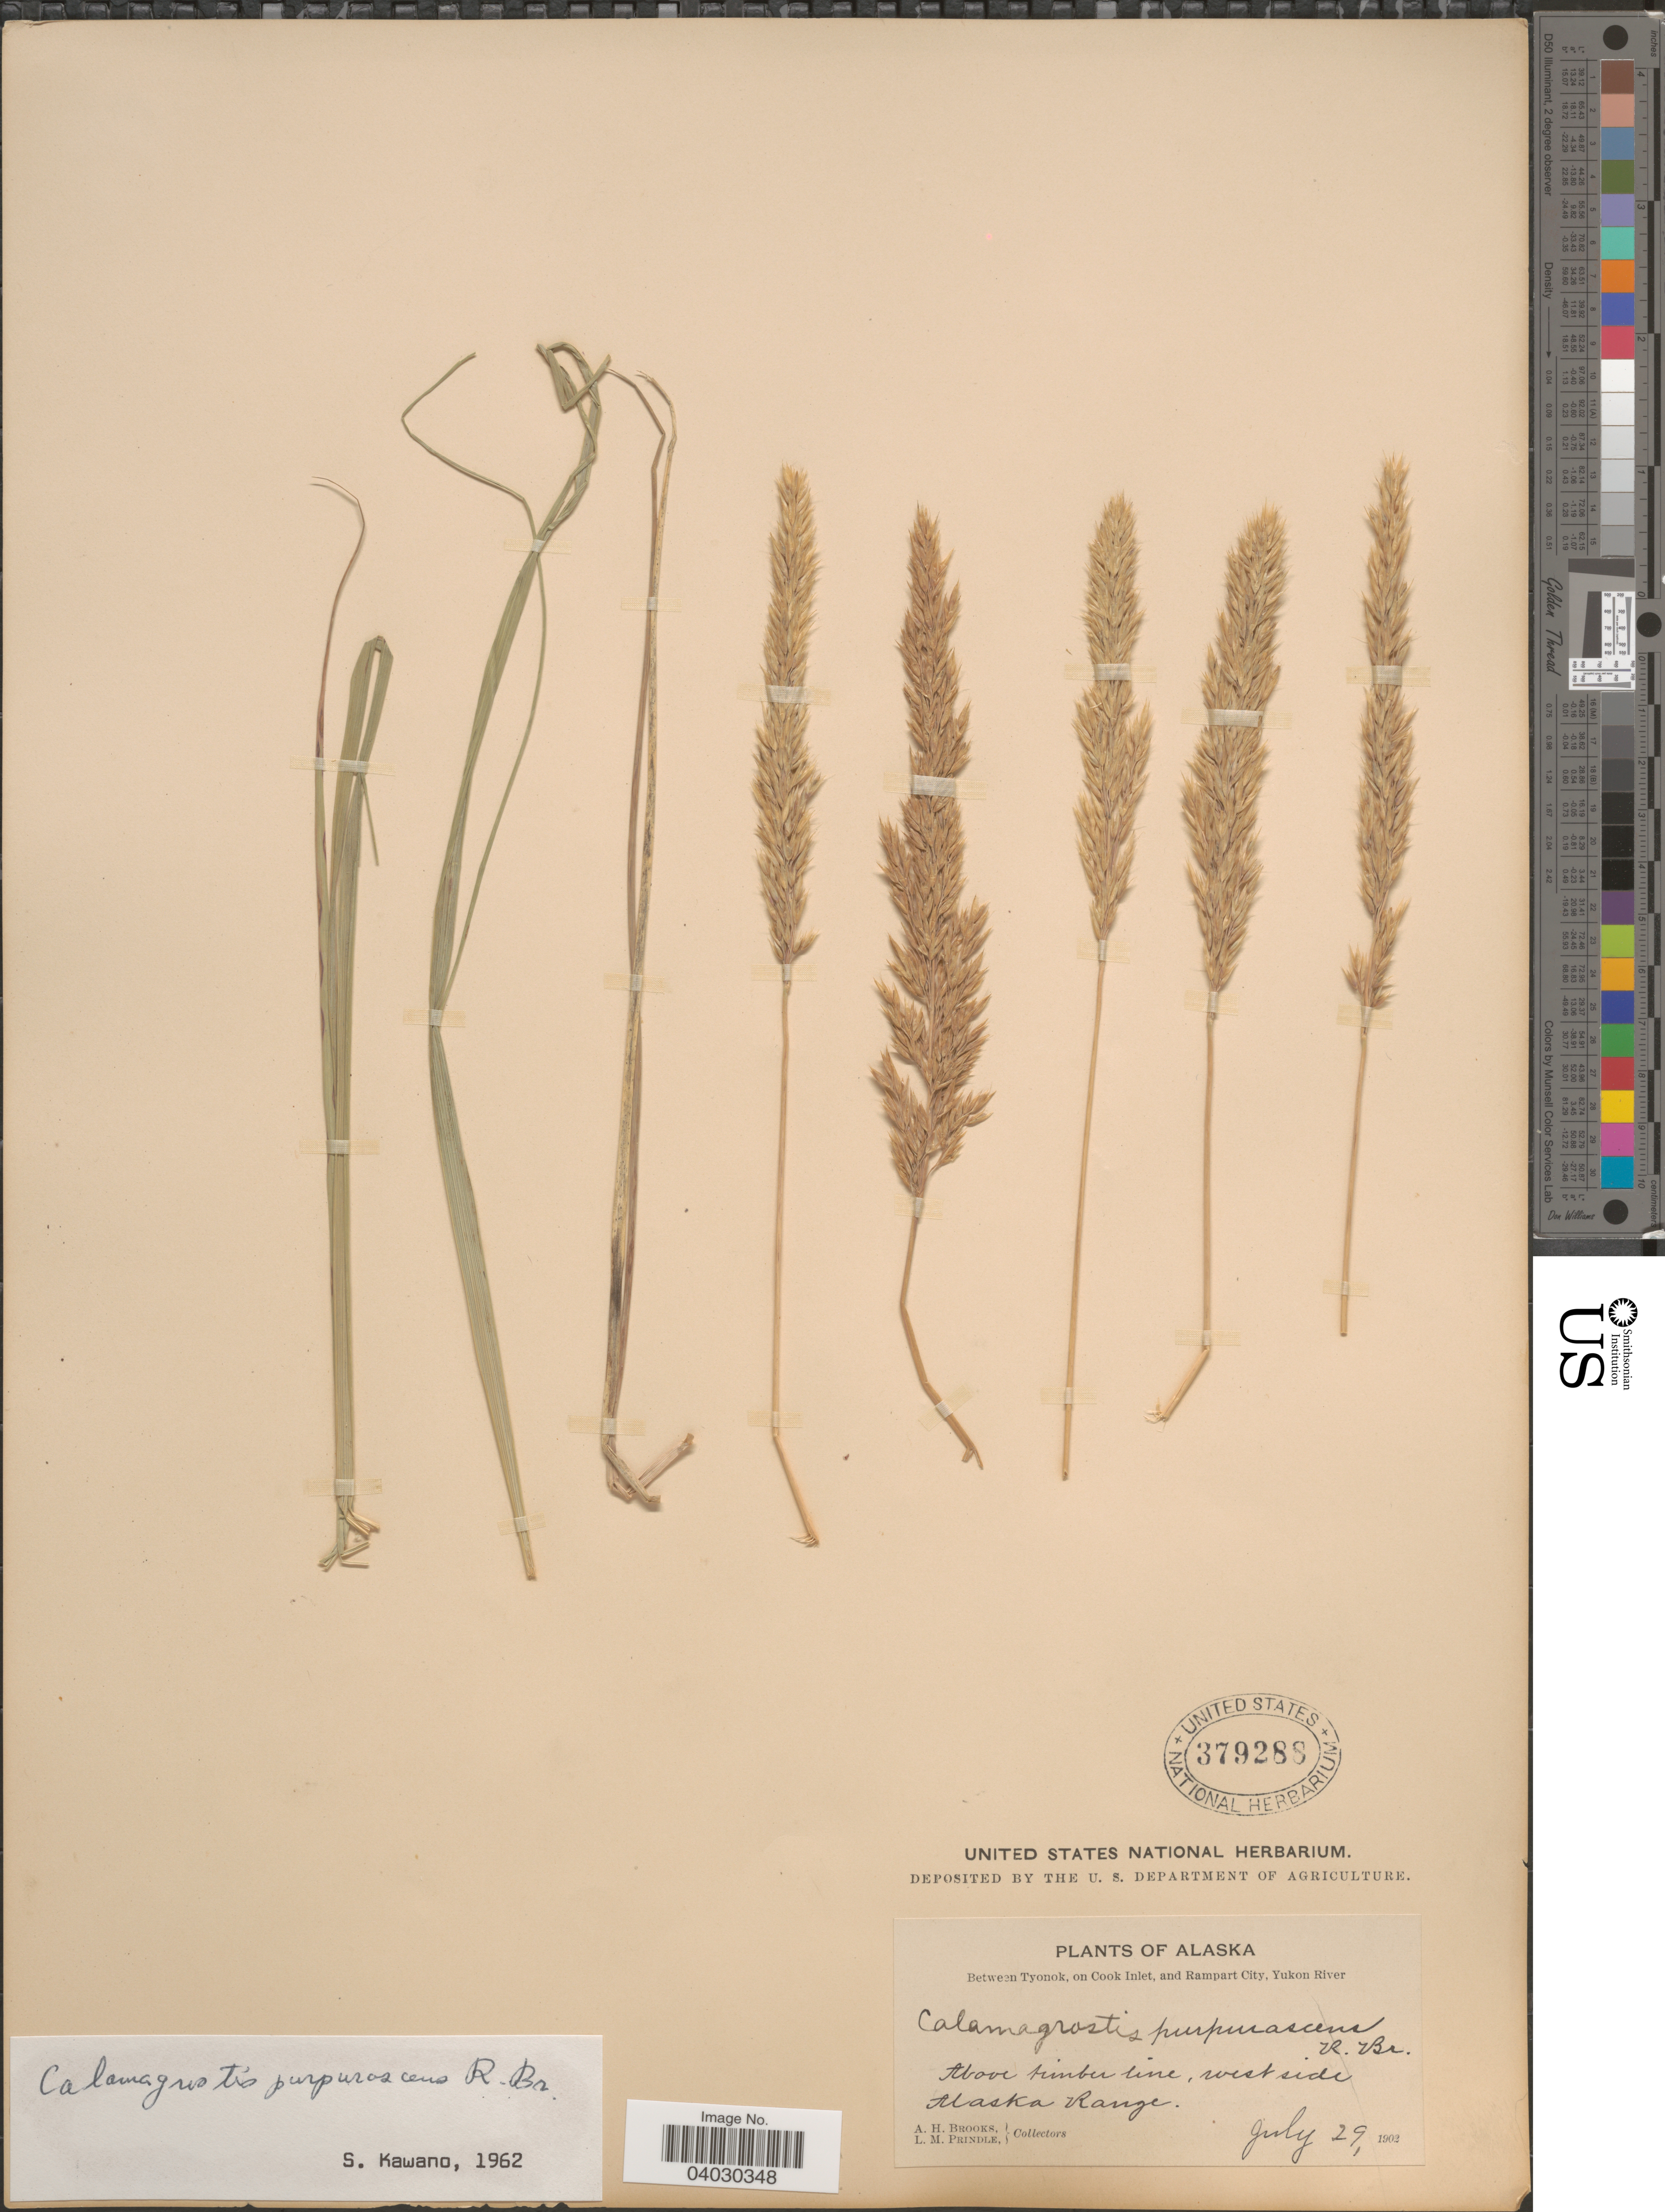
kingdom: Plantae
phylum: Tracheophyta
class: Liliopsida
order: Poales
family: Poaceae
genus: Calamagrostis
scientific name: Calamagrostis purpurascens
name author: R. Br.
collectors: A. Brooks & L. Prindle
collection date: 1902-07-29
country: United States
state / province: Alaska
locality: Between Tyonok, on Cook Inlet, and Rampart City, Yukon River. Above timber line, west side Alaska Range.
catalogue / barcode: US 379288